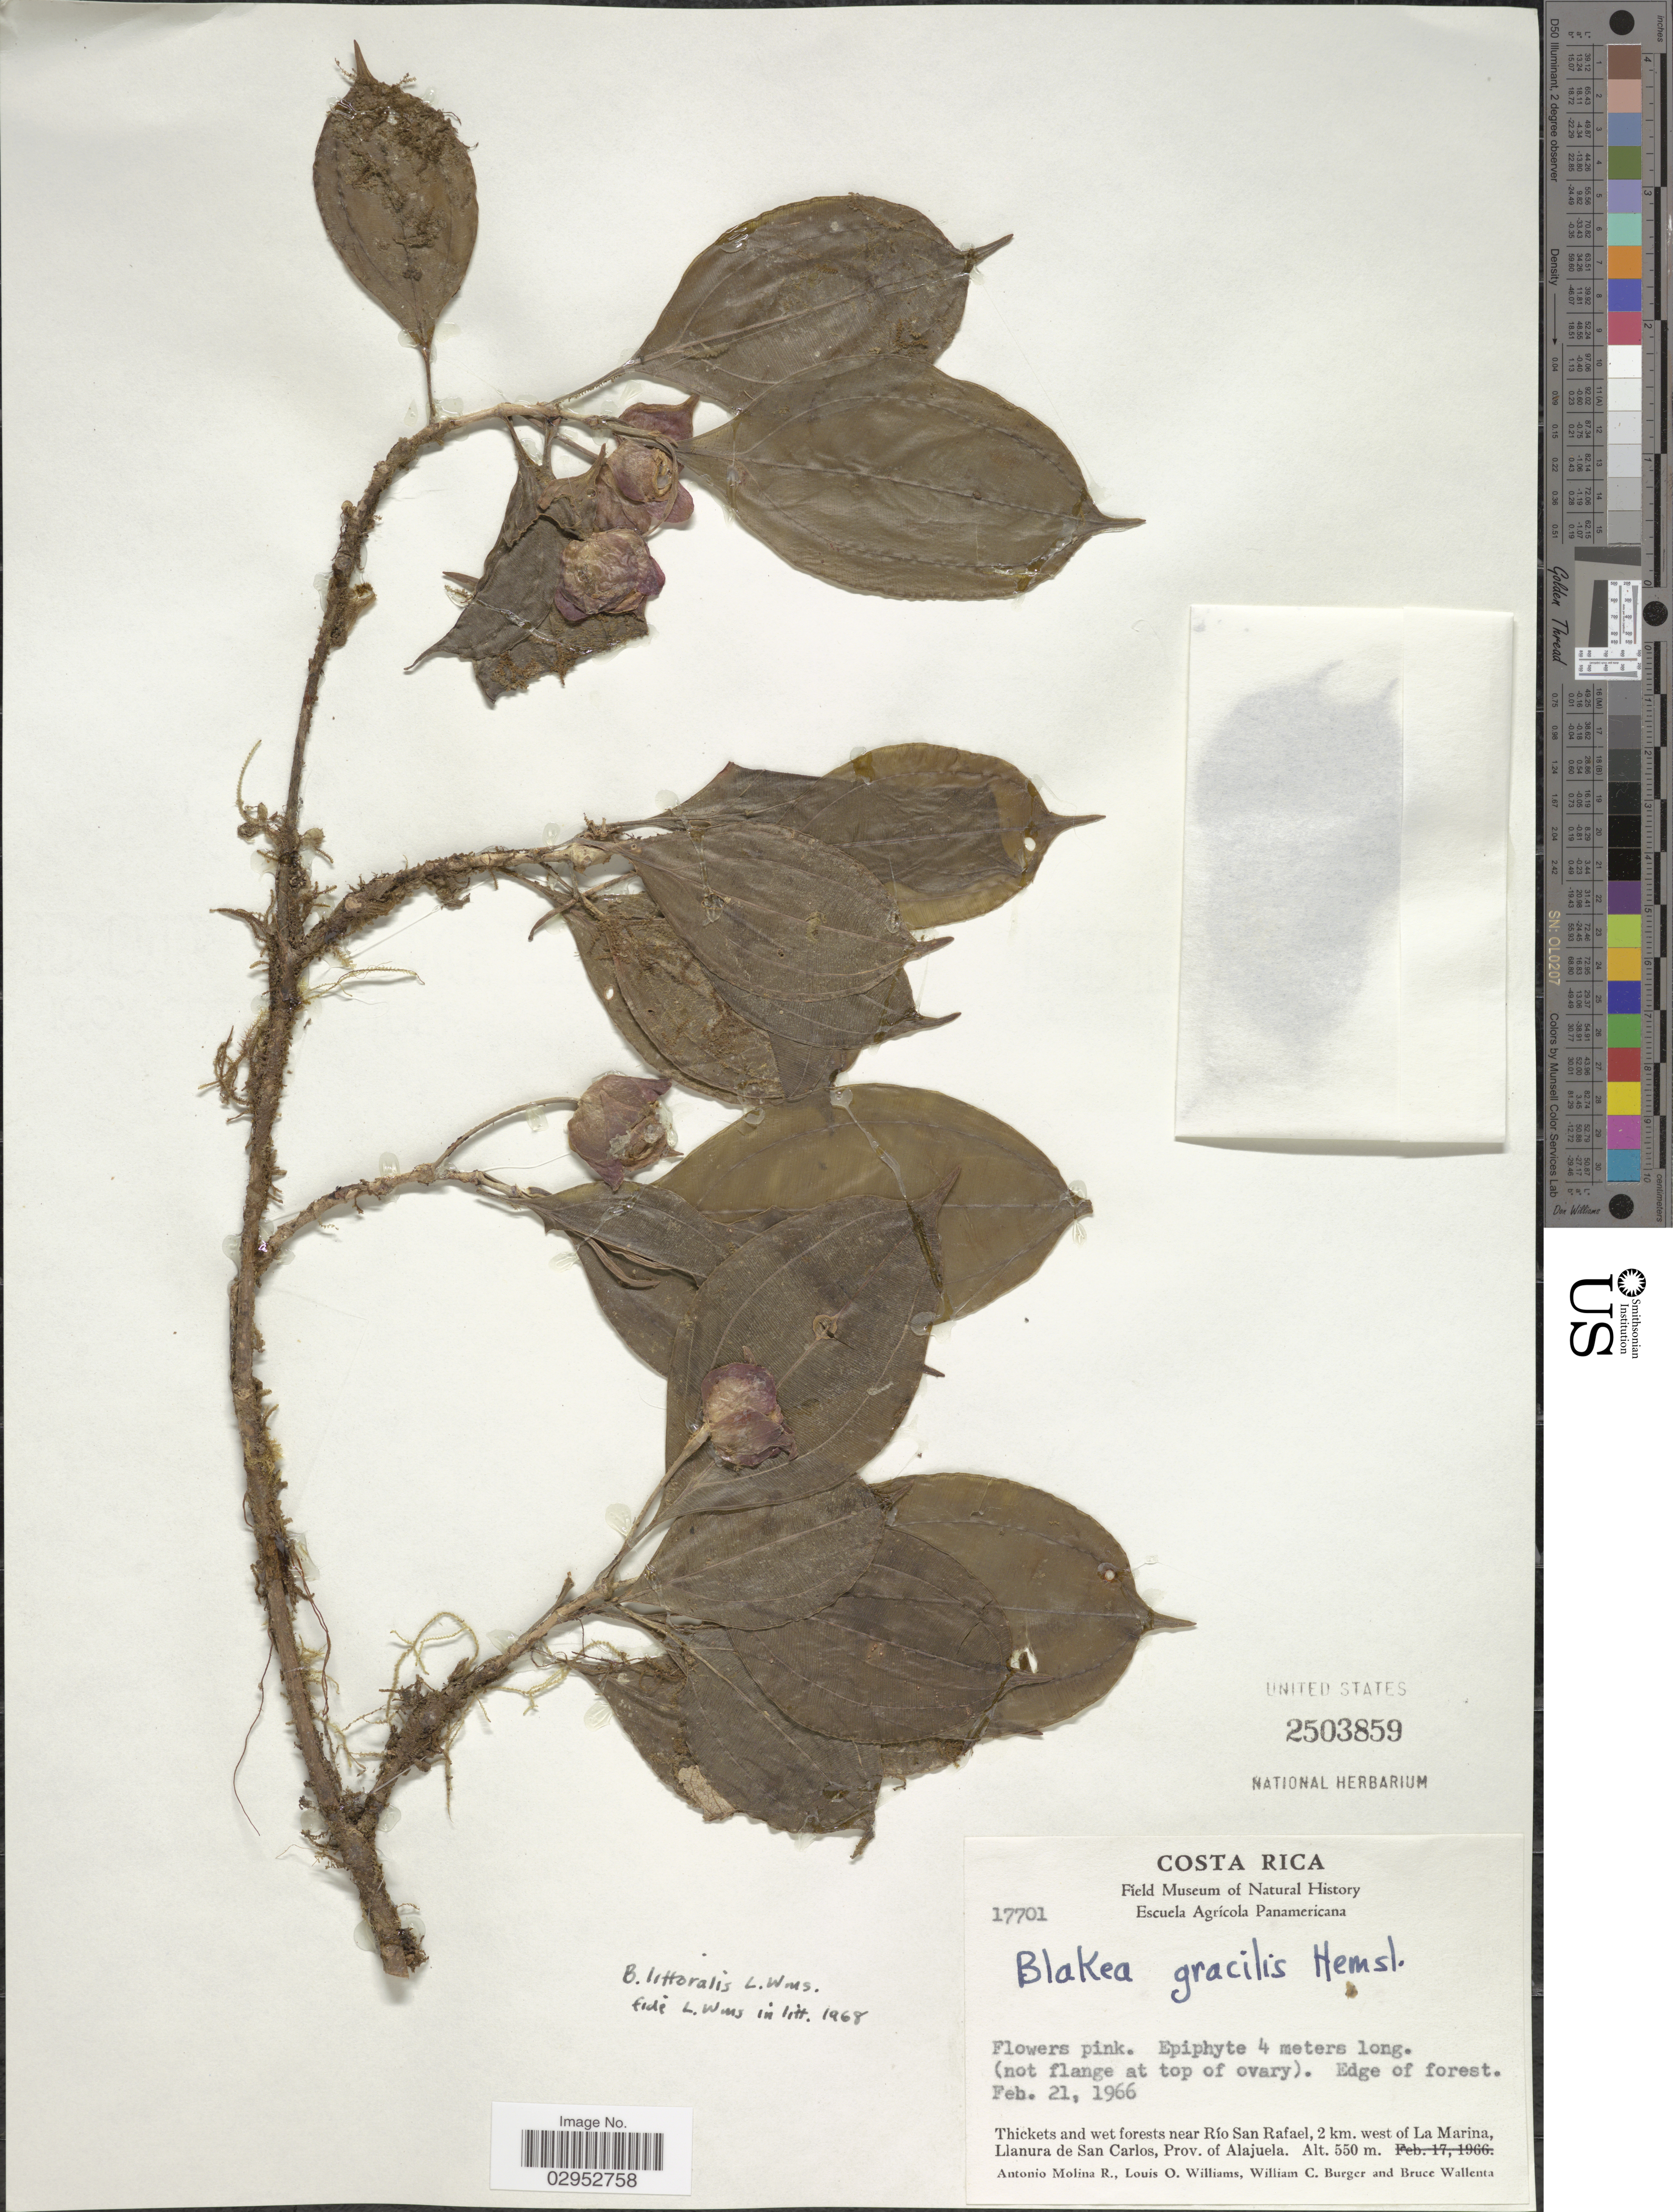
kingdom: Plantae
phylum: Tracheophyta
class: Magnoliopsida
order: Myrtales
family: Melastomataceae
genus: Blakea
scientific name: Blakea guatemalensis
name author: Donn. Sm.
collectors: A. Molina R., L. O. Williams, W. Burger & B. Wallenta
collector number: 17701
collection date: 1966-02-21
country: Costa Rica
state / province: Alajuela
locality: Thickets and wet forests near Río San Rafael, 2 km. west of La Marina, Llanura de San Carlos, Prov. of Alajuela.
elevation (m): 550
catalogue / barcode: US 2503859